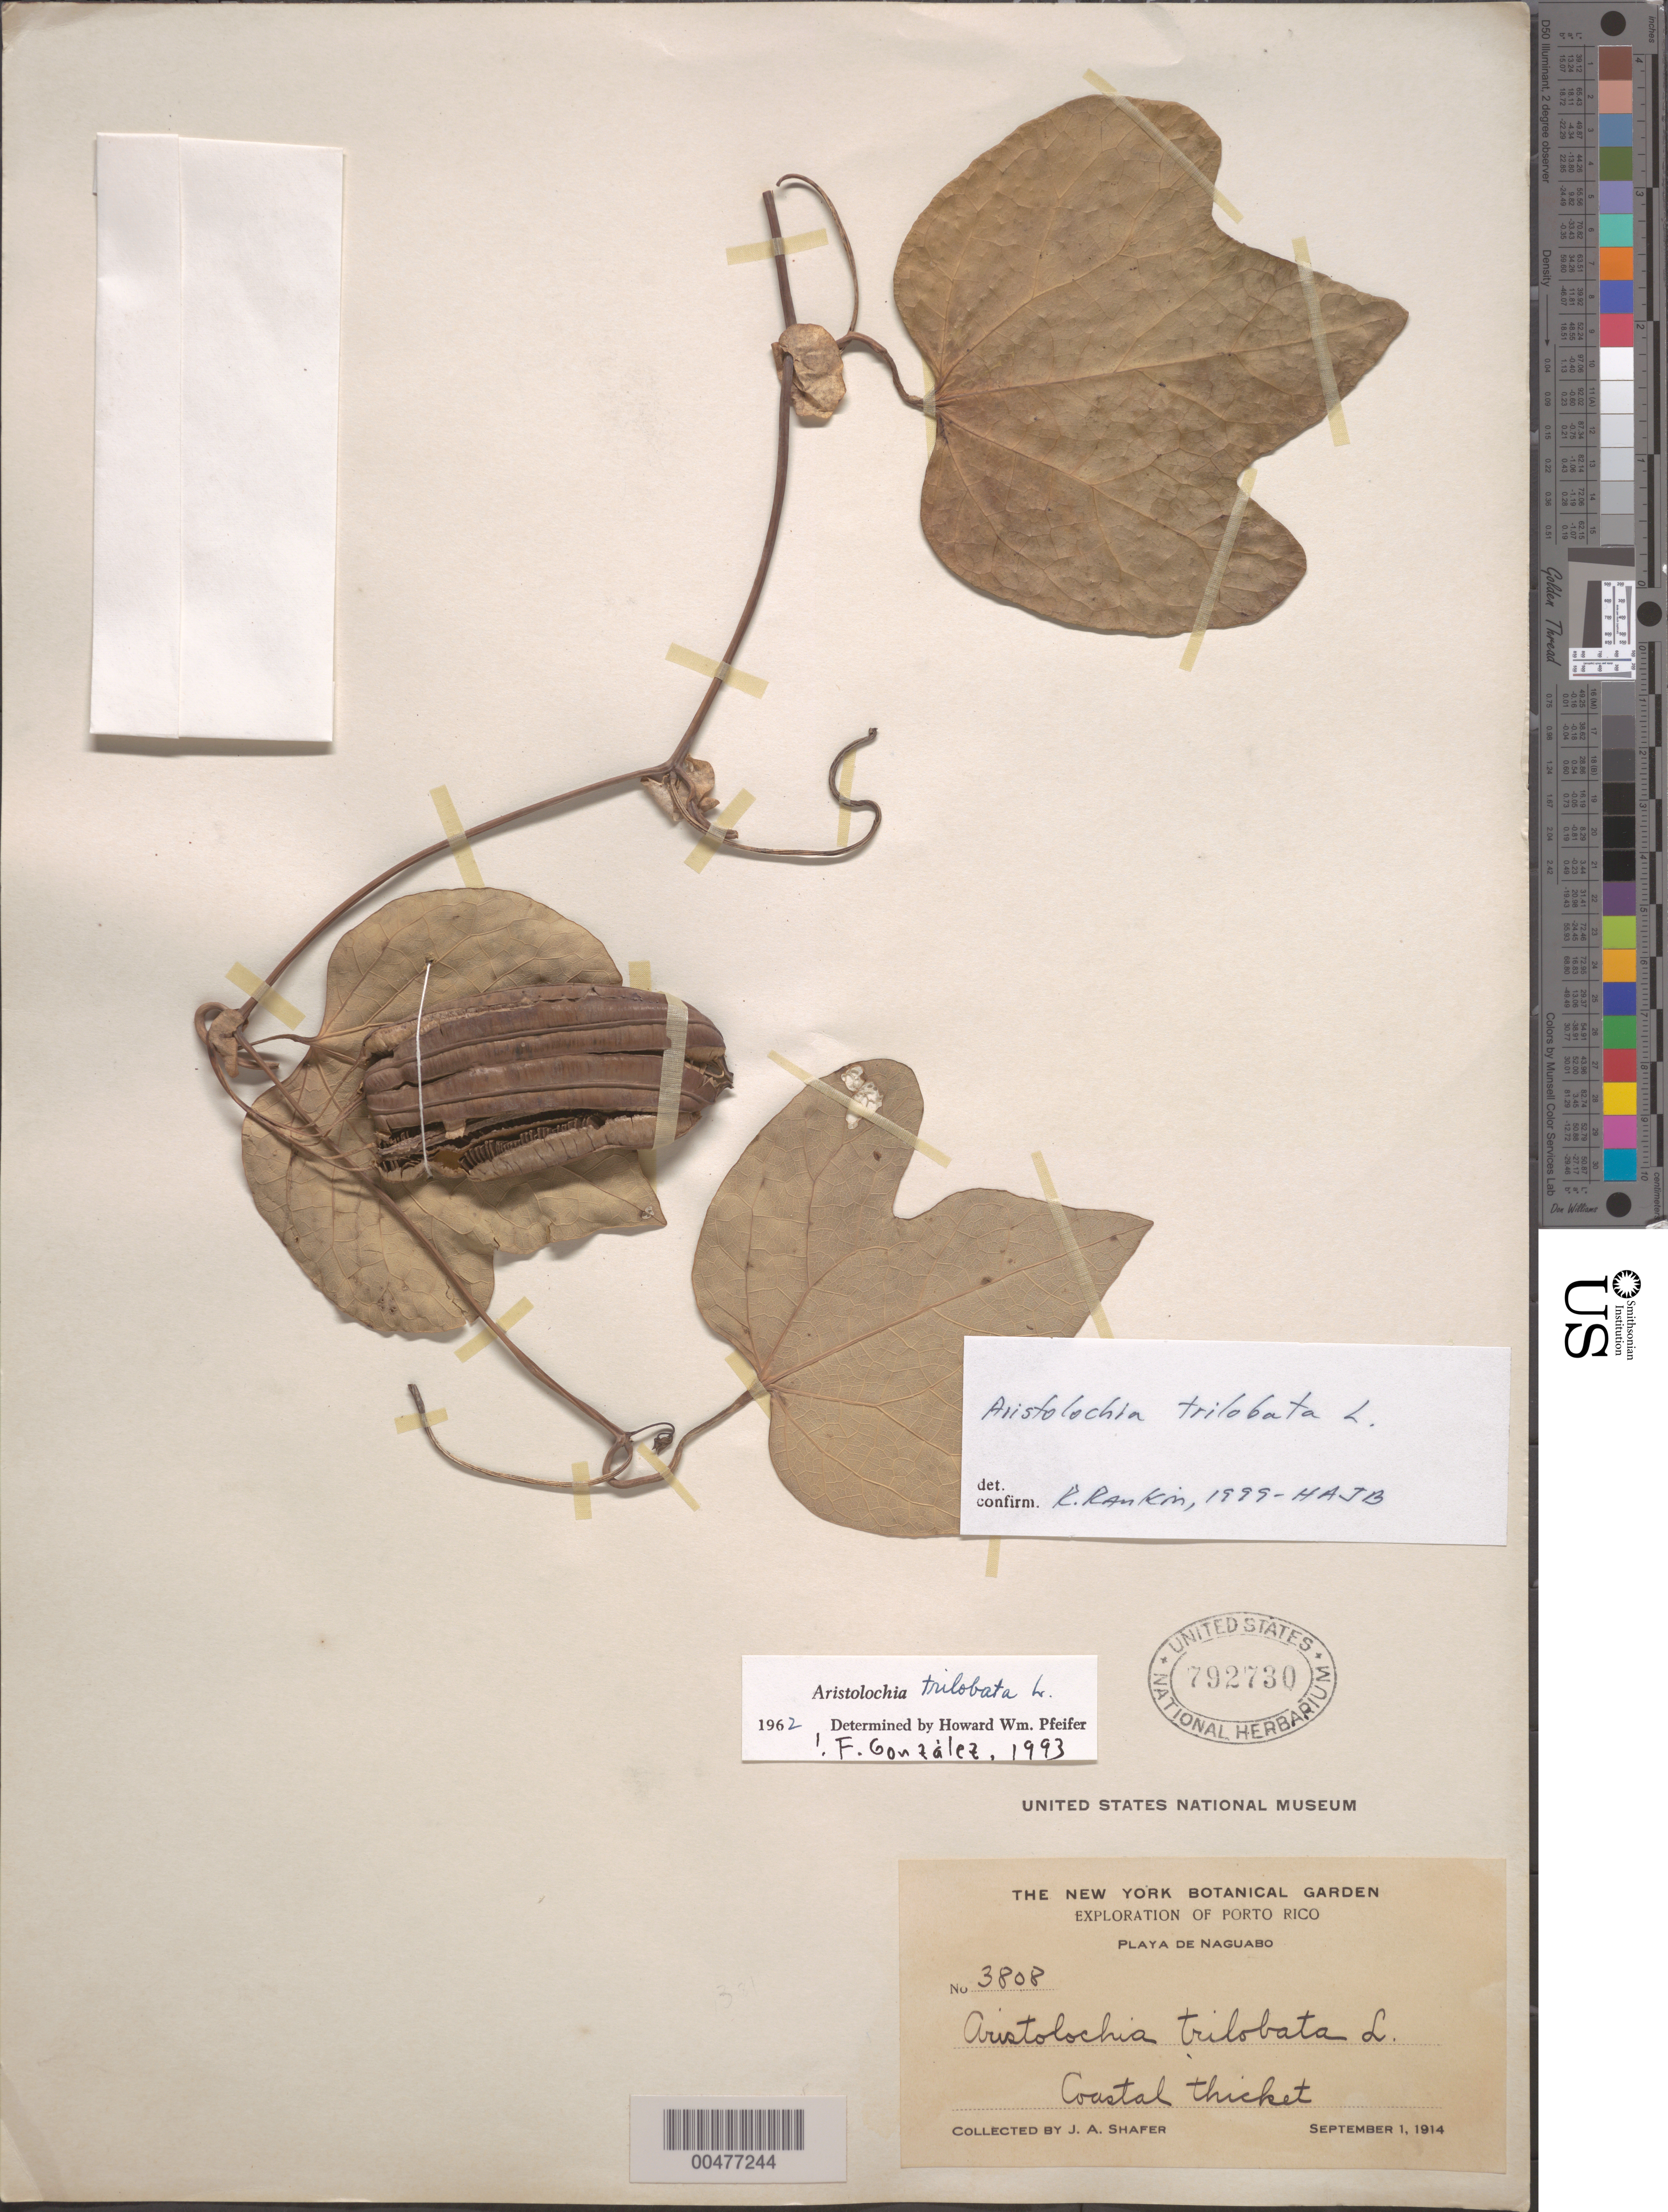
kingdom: Plantae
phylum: Tracheophyta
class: Magnoliopsida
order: Piperales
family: Aristolochiaceae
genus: Aristolochia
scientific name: Aristolochia trilobata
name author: L.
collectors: J. A. Shafer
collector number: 3808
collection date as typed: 01 Sep 1914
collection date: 1914-09-01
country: Puerto Rico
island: Greater Antilles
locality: Playa de Naguabo. Coastal thicket.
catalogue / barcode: US 792730